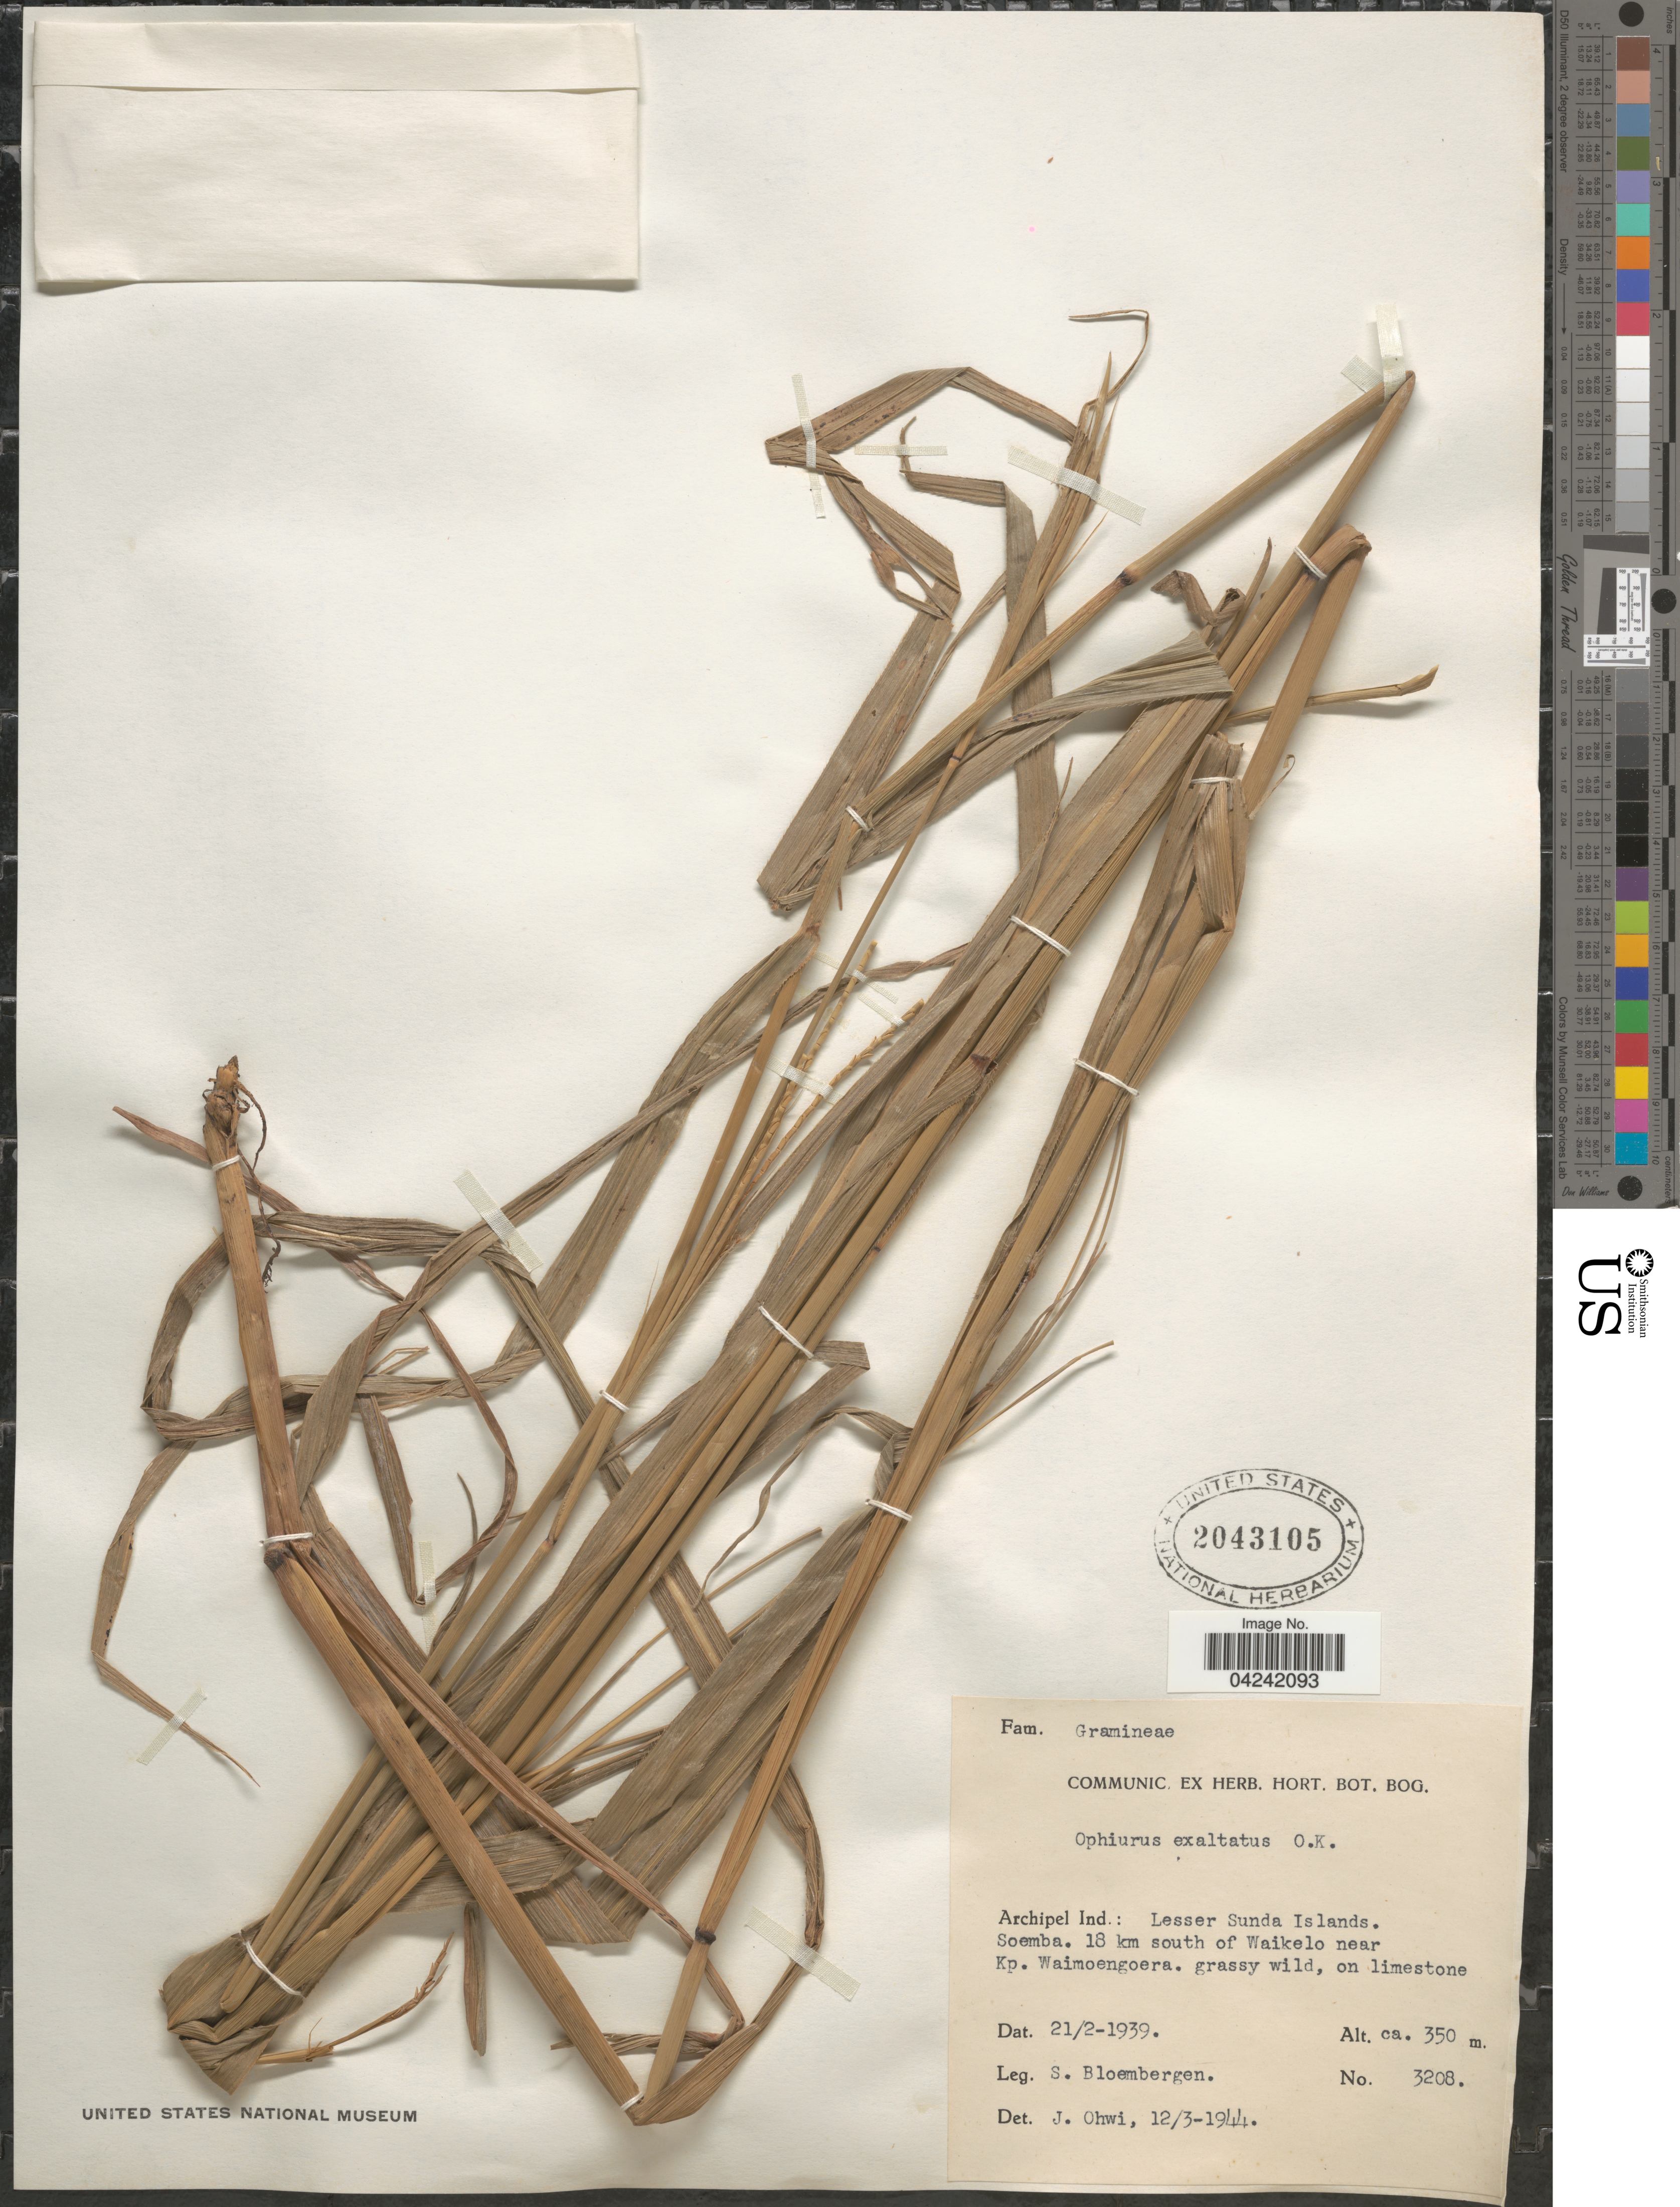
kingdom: Plantae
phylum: Tracheophyta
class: Liliopsida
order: Poales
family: Poaceae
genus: Ophiuros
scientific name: Ophiuros exaltatus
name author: (L.) Kuntze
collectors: S. Bloembergen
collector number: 3208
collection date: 1939-02-21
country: Indonesia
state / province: Nusa Tenggara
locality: Archipel Ind.: Lesser Sunda Islands. Soemba. 18 km south of Waikelo near Kp. Waimoengoera.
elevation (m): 350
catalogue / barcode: US 2043105